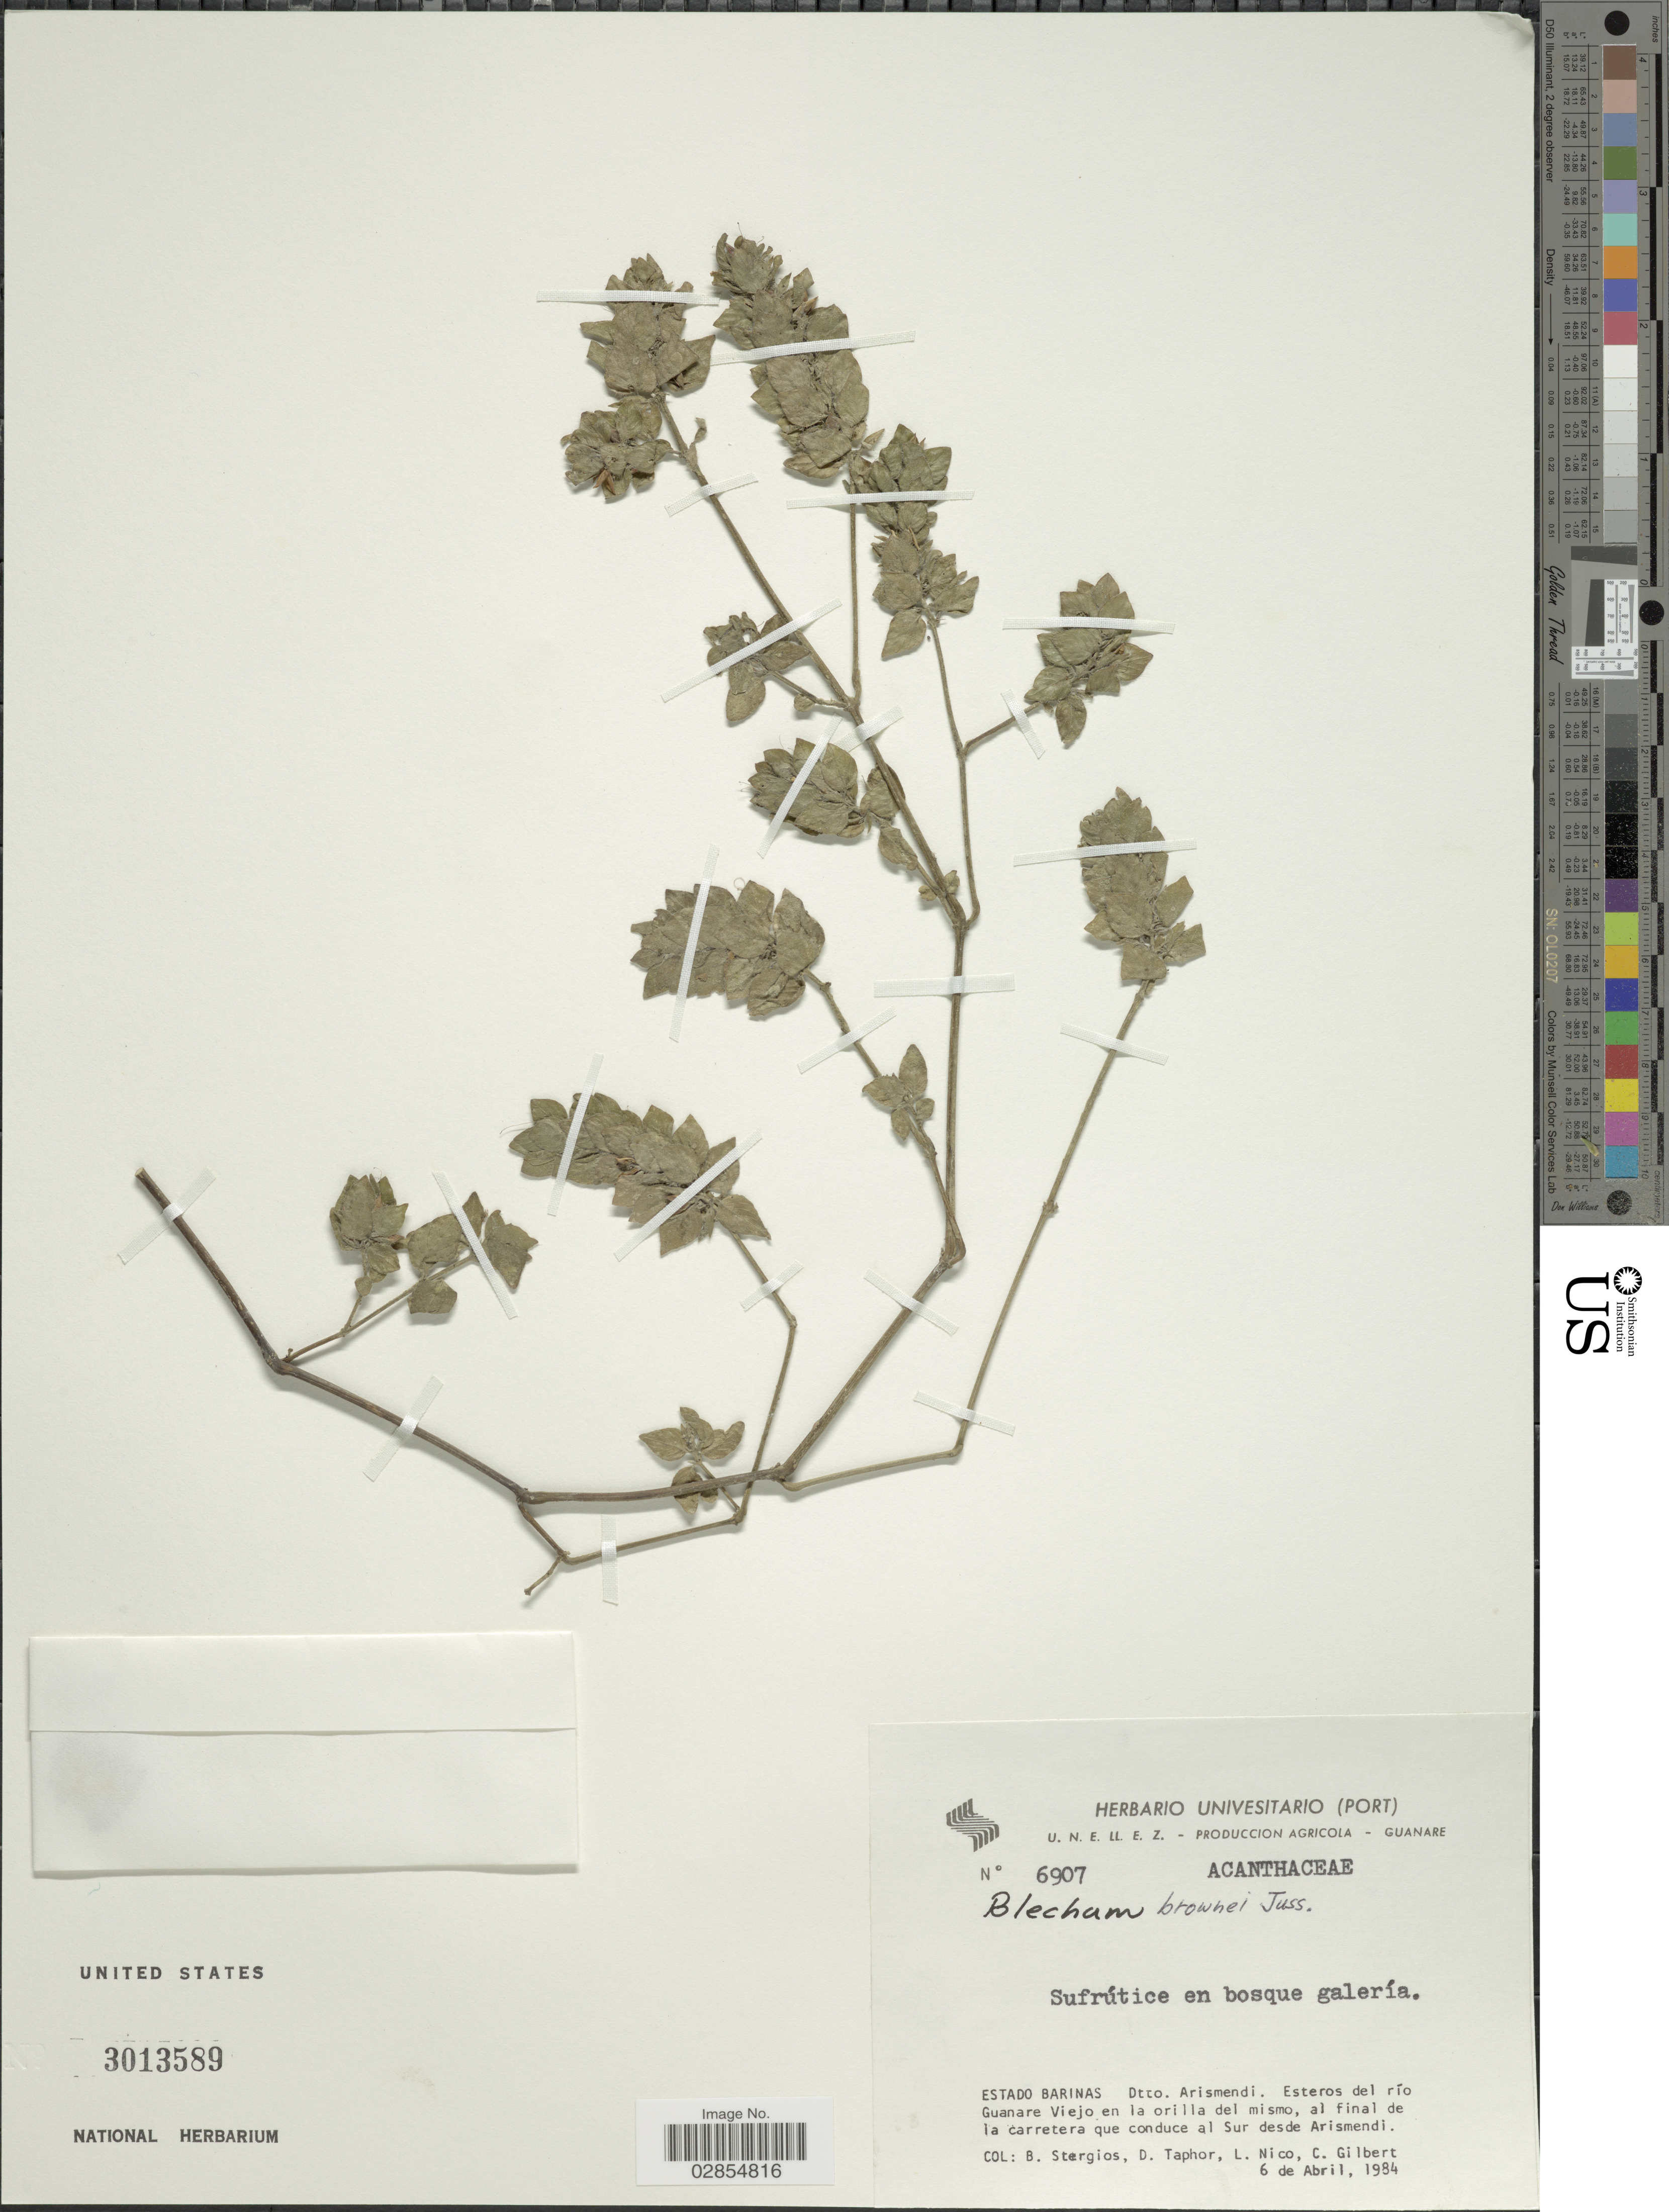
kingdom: Plantae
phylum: Tracheophyta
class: Magnoliopsida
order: Lamiales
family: Acanthaceae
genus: Blechum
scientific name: Blechum pyramidatum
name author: (Lam.) Urb.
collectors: B. G. Stergios, D. Taphorn, L. Nico & C. Gilbert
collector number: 6907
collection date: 1984-04-06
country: Venezuela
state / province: Barinas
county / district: Arismendi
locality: Esteros del río Guanare Viejo en la orilla del mismo, al final de la carretera que conduce al Sur desde Arismendi.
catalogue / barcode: US 3013589